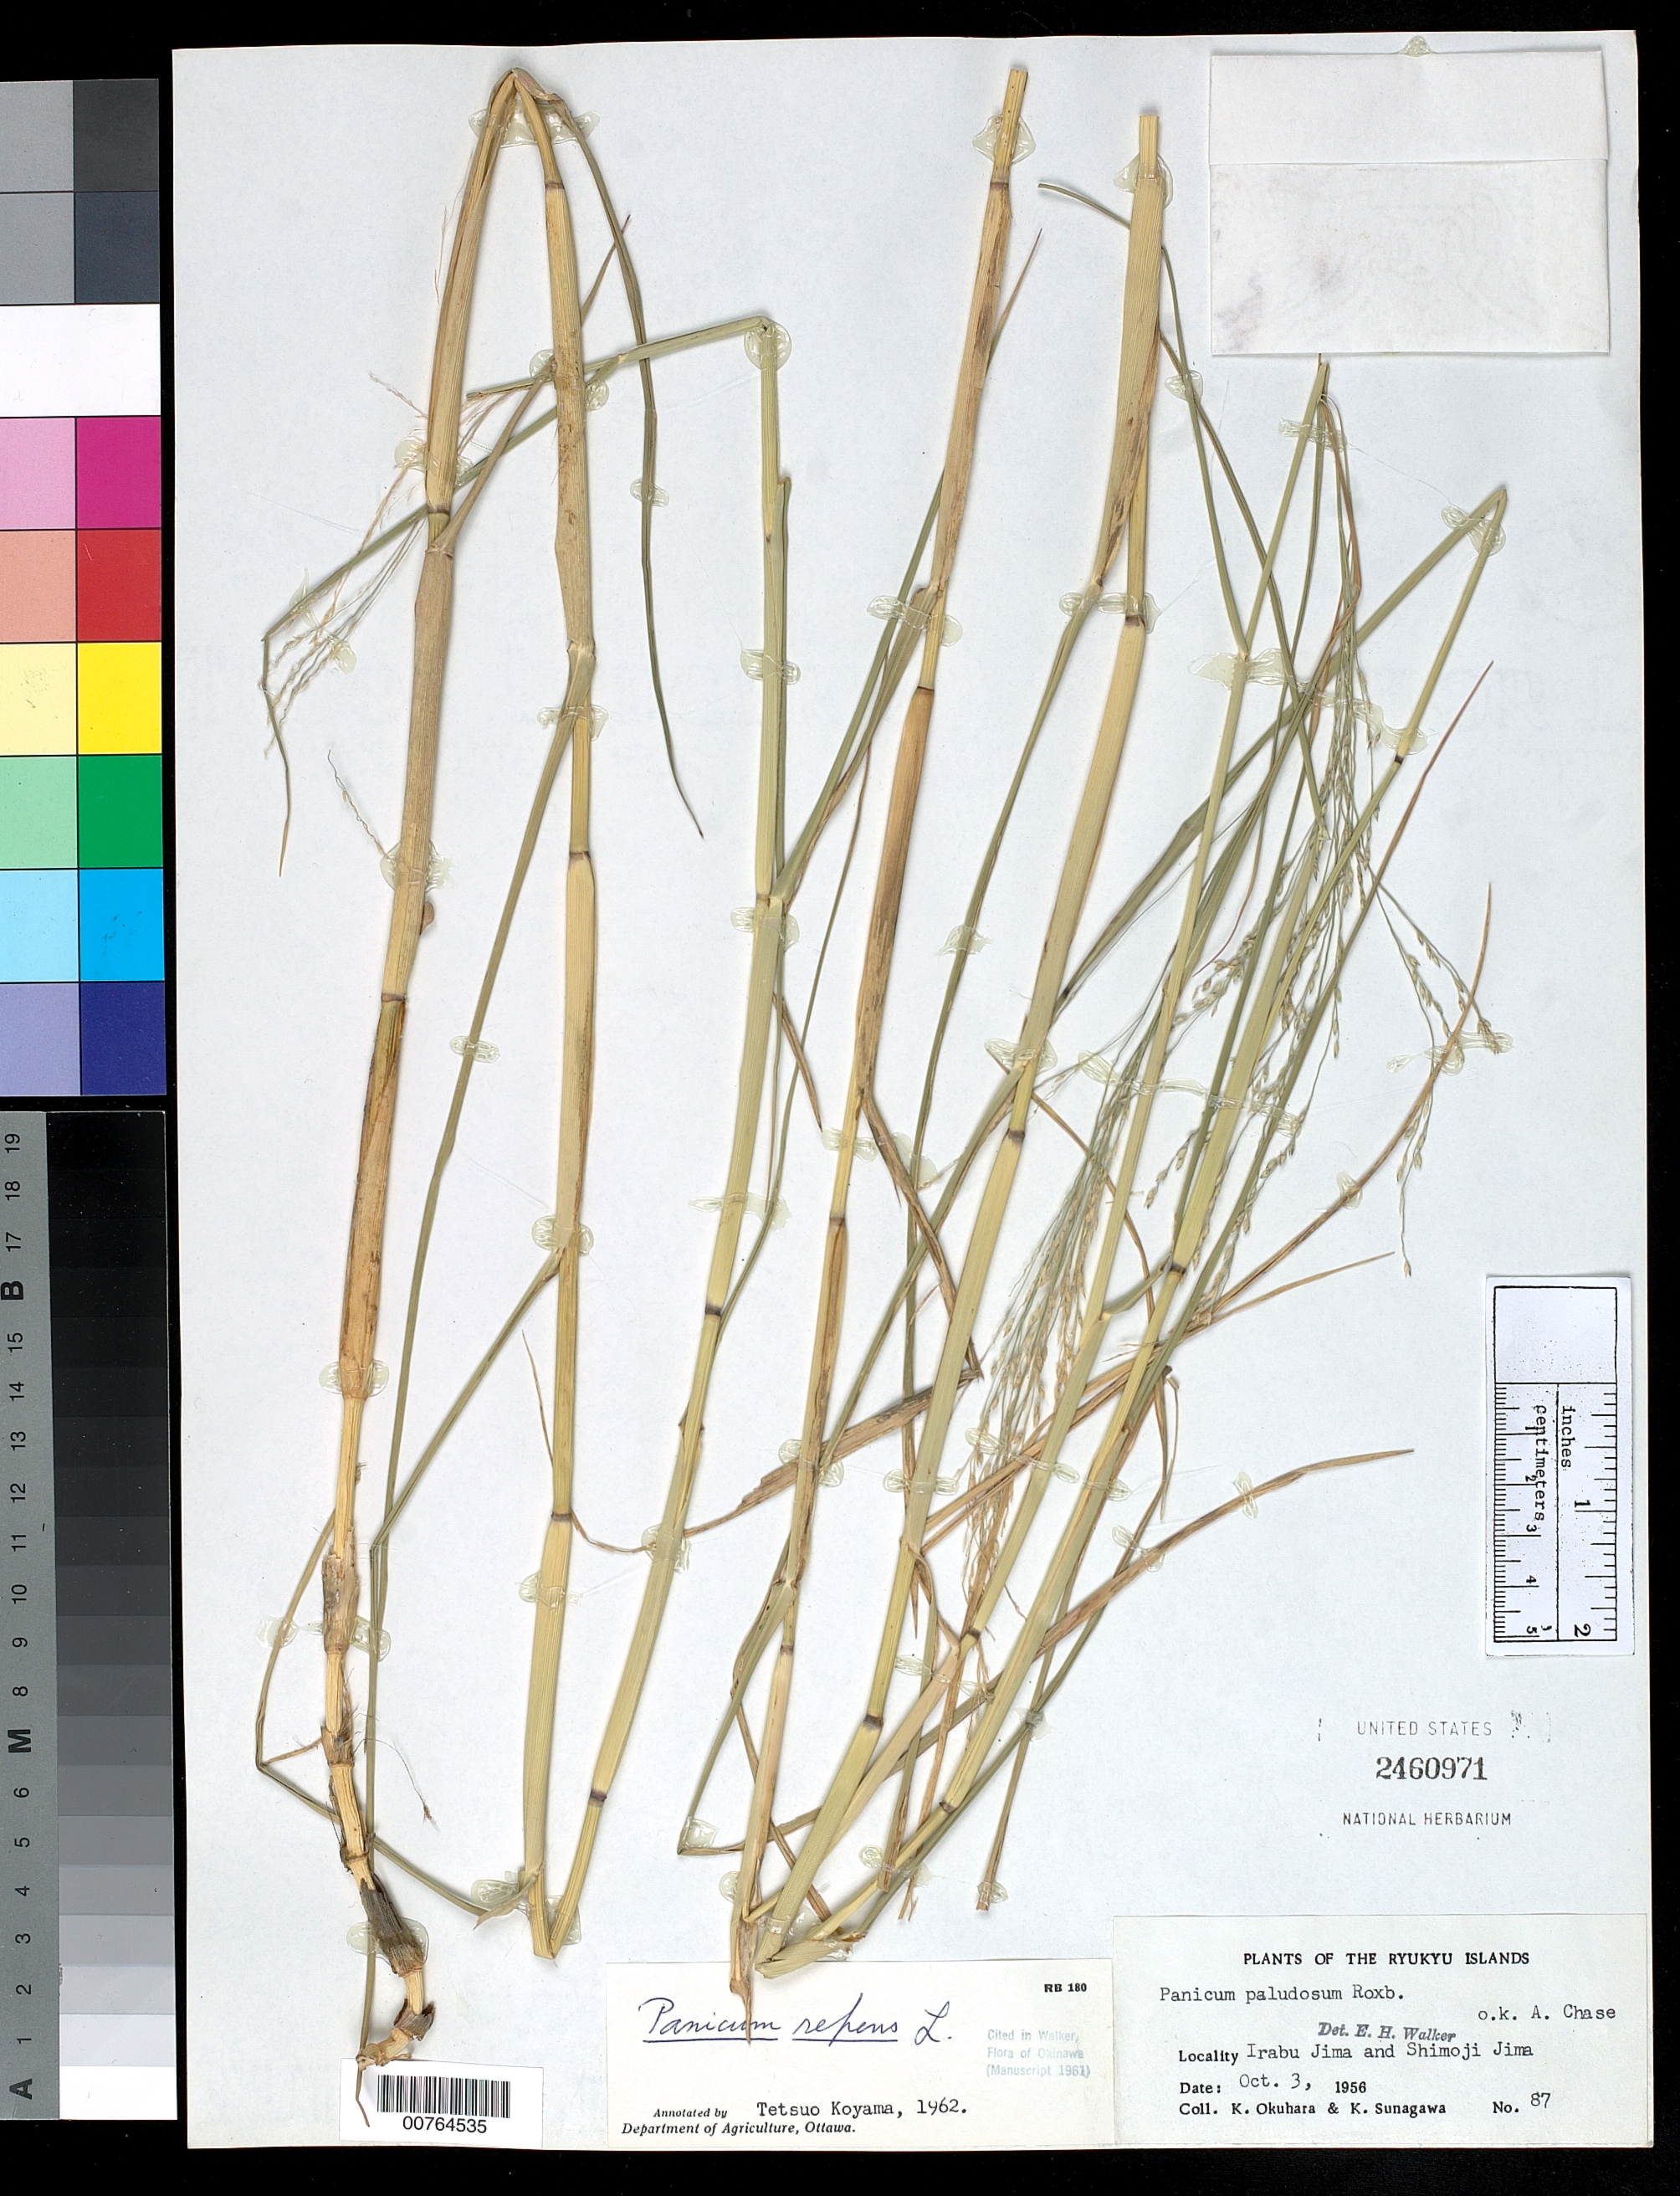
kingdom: Plantae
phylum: Tracheophyta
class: Liliopsida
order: Poales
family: Poaceae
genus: Panicum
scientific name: Panicum repens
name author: L.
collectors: K. Okuhara & K. Sunagawa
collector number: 87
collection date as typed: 03 Oct 1956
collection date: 1956-10-03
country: Japan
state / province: Okinawa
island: Okinawa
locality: Irabu Jima and Shimoji Jima. [Sakishima Is.]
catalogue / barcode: US 2460971